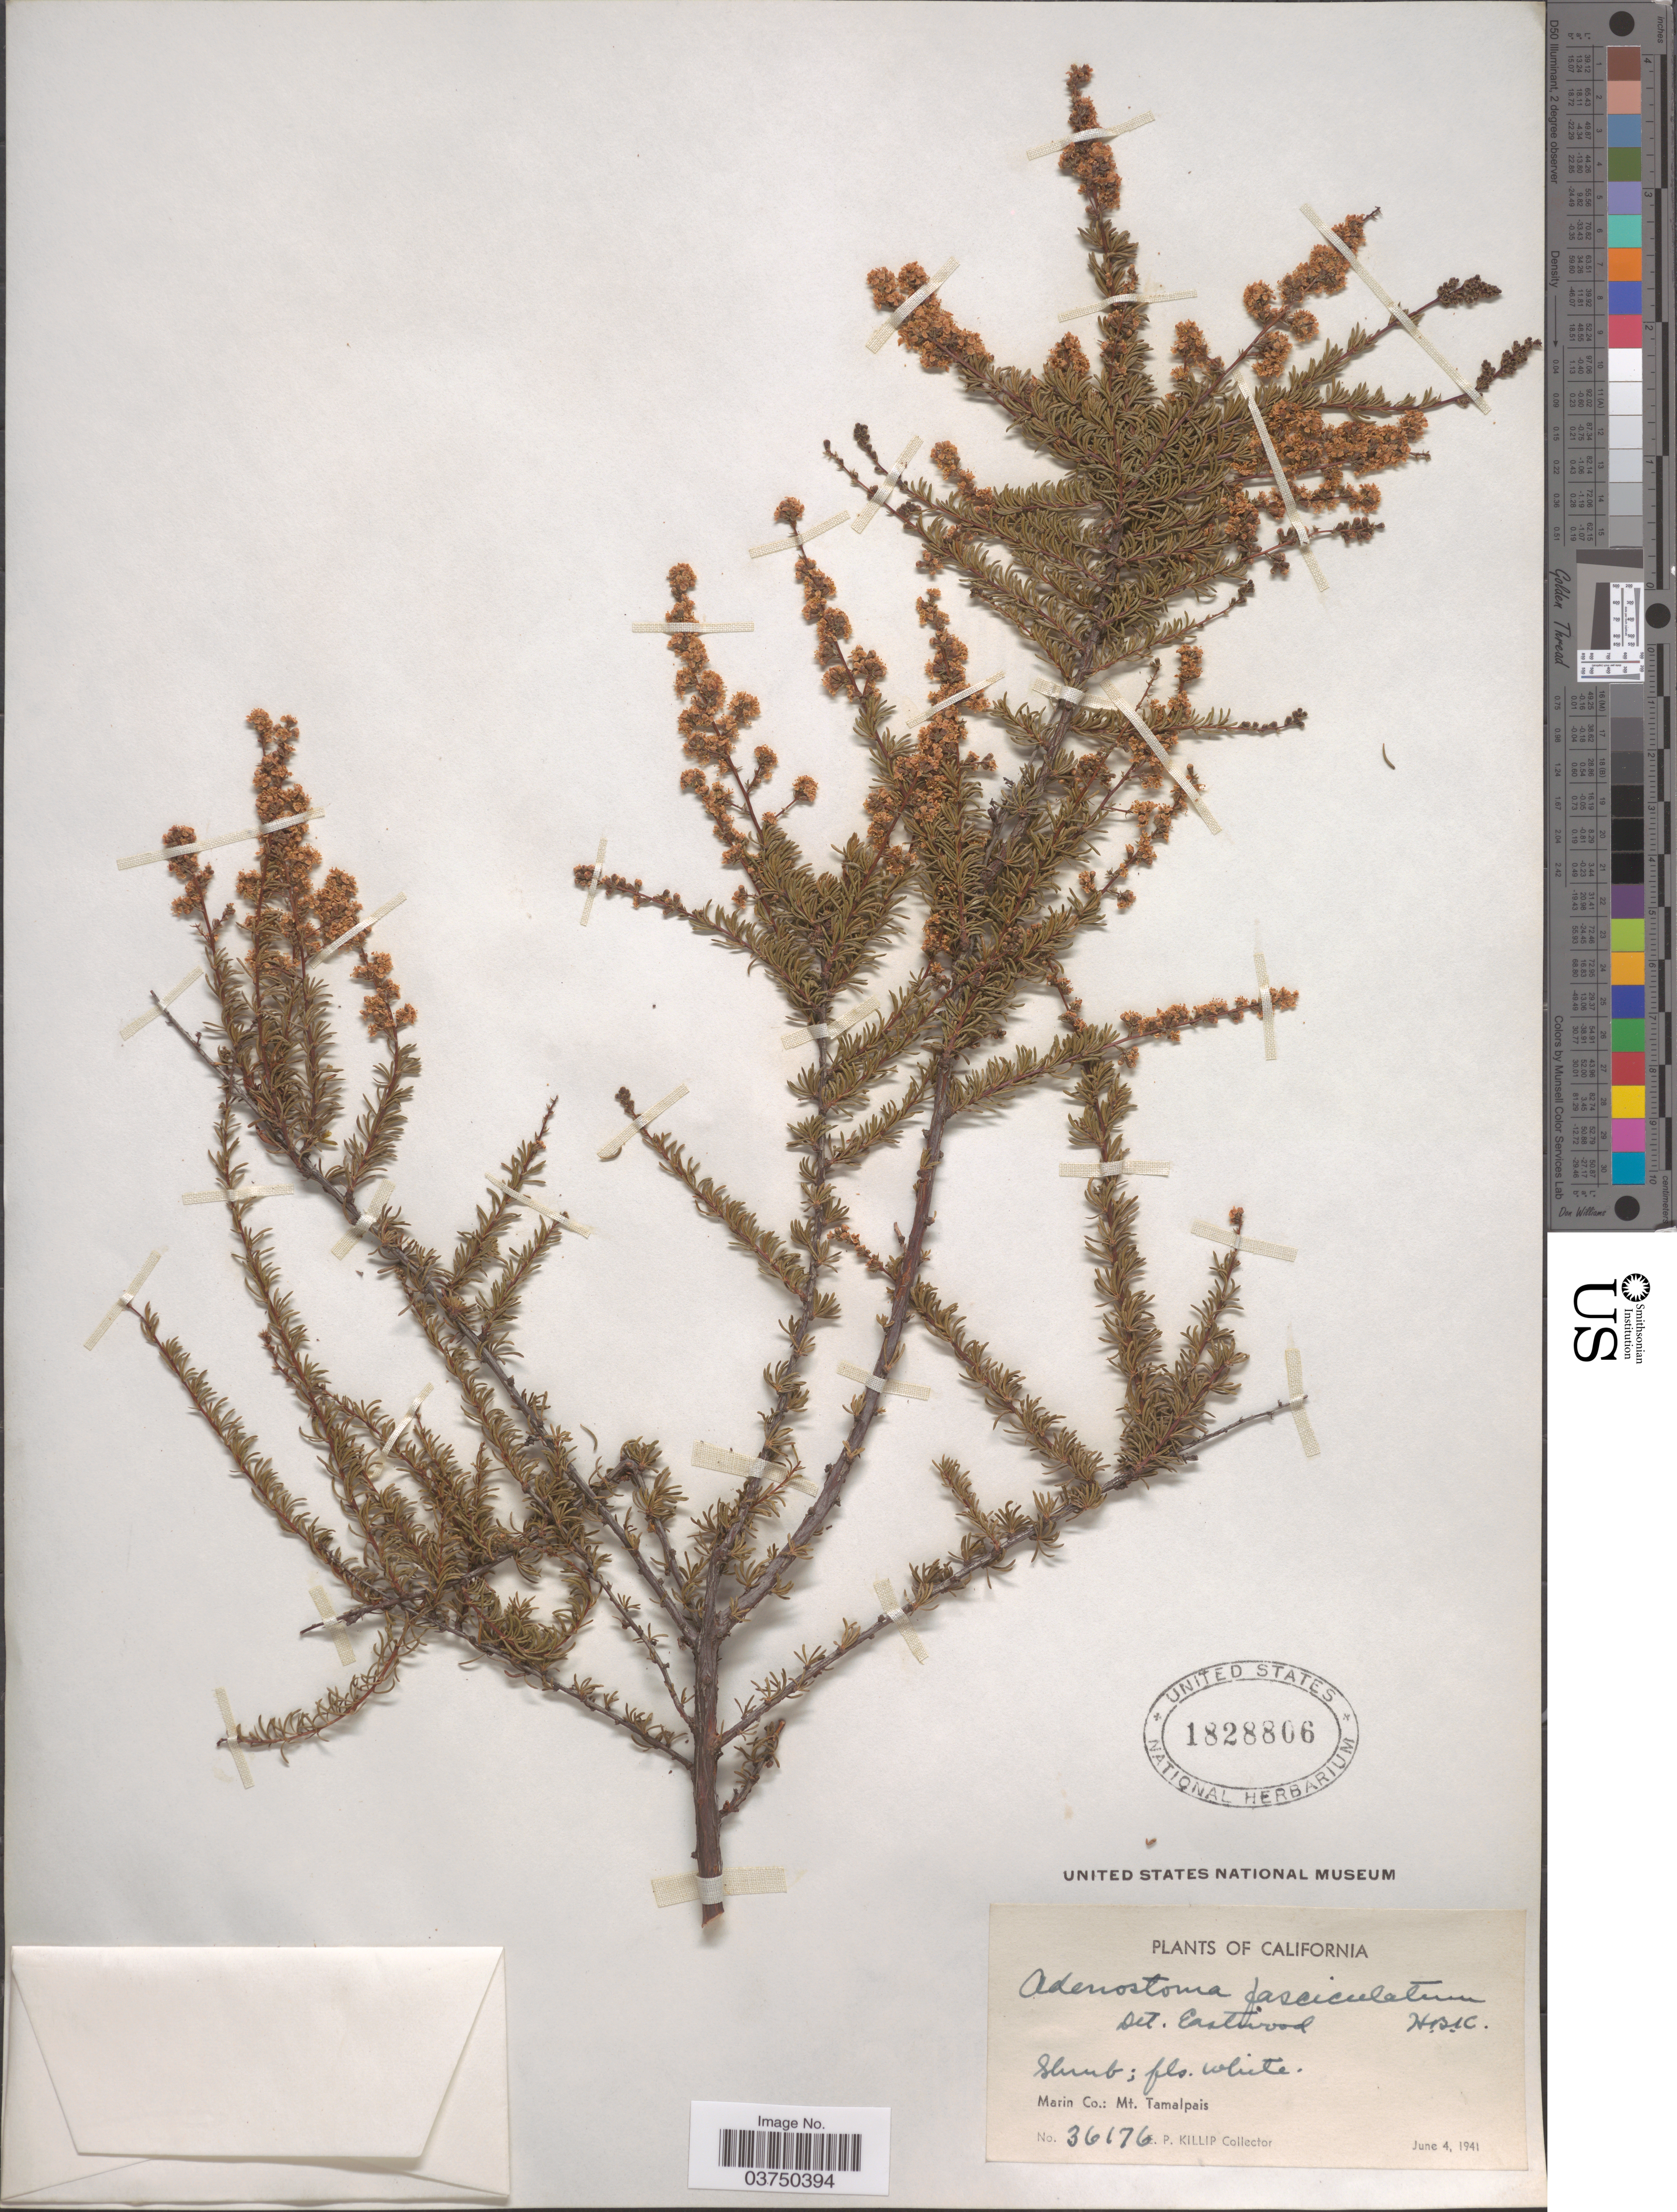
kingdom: Plantae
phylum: Tracheophyta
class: Magnoliopsida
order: Rosales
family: Rosaceae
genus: Adenostoma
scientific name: Adenostoma brevifolium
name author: Nutt. ex Rydb.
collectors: E. P. Killip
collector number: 36176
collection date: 1941-06-04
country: United States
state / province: California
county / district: Marin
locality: Marin Co.: Mt. Tamalpais.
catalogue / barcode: US 1828806